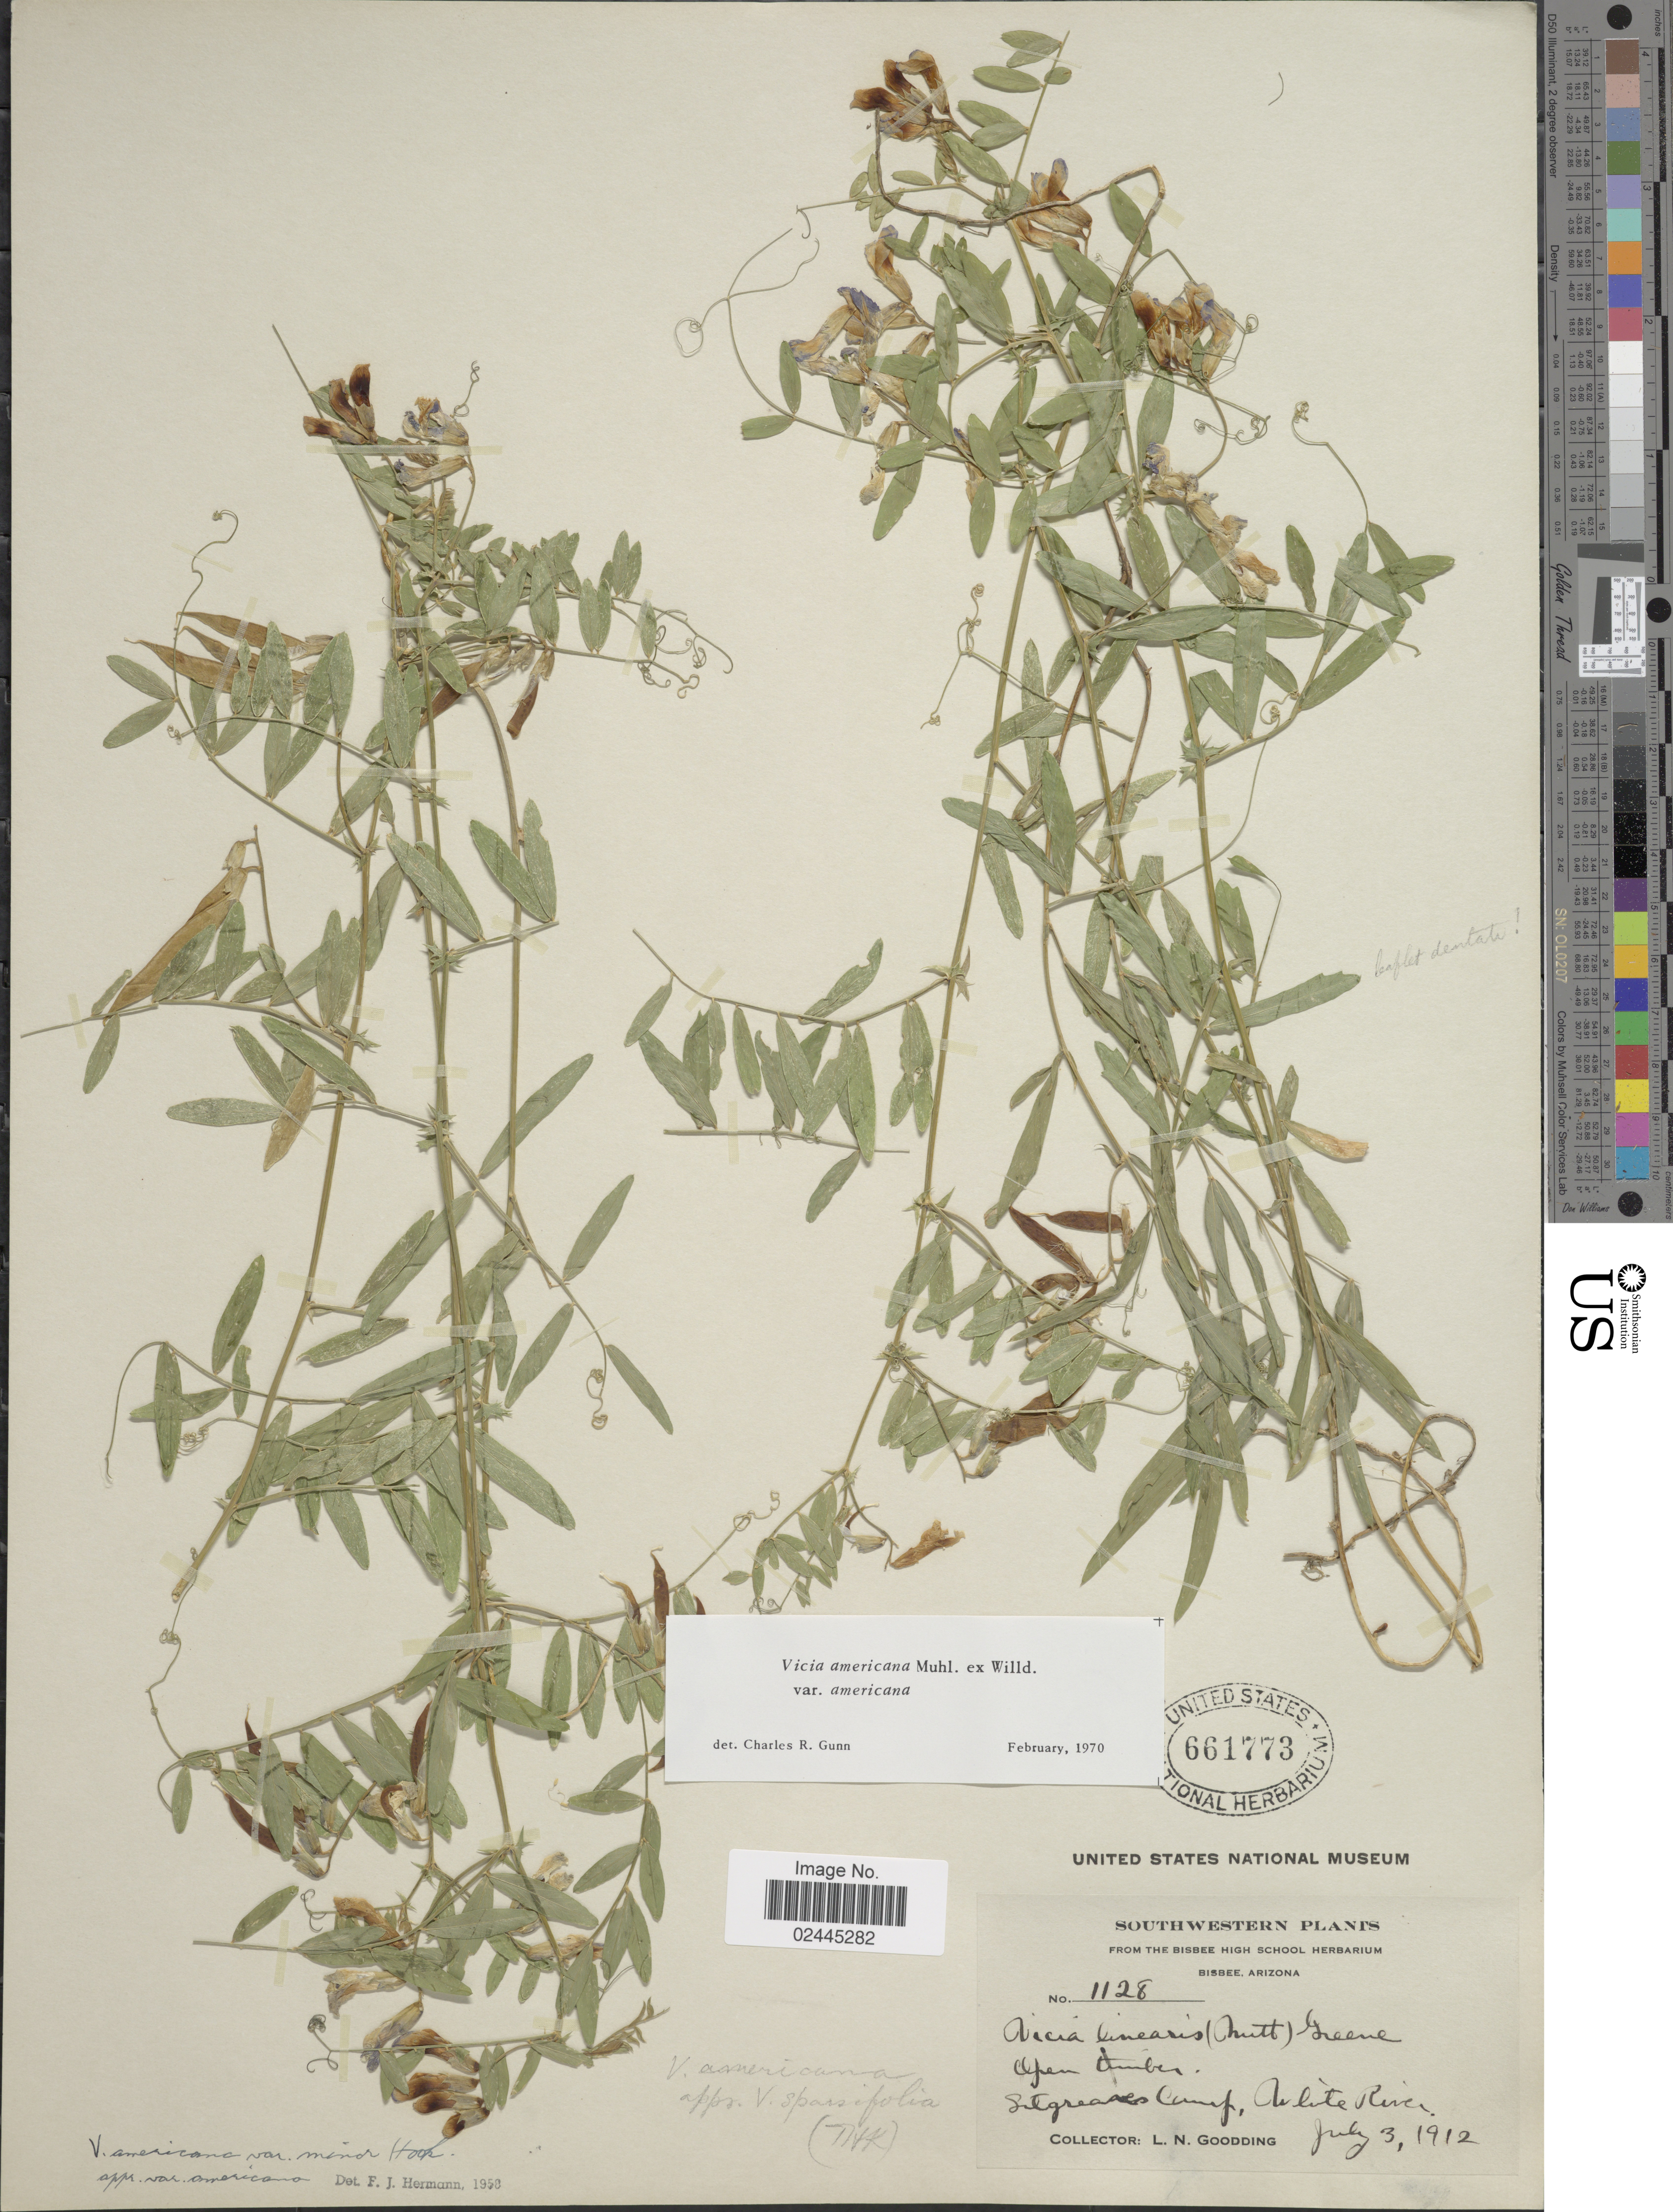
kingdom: Plantae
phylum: Tracheophyta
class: Magnoliopsida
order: Fabales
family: Fabaceae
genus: Vicia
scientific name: Vicia americana var. americana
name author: Muhl. ex Willd.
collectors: L. N. Goodding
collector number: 1128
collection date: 1912-07-03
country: United States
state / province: Arizona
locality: Sitgreaves Camp, White River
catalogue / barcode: US 661773